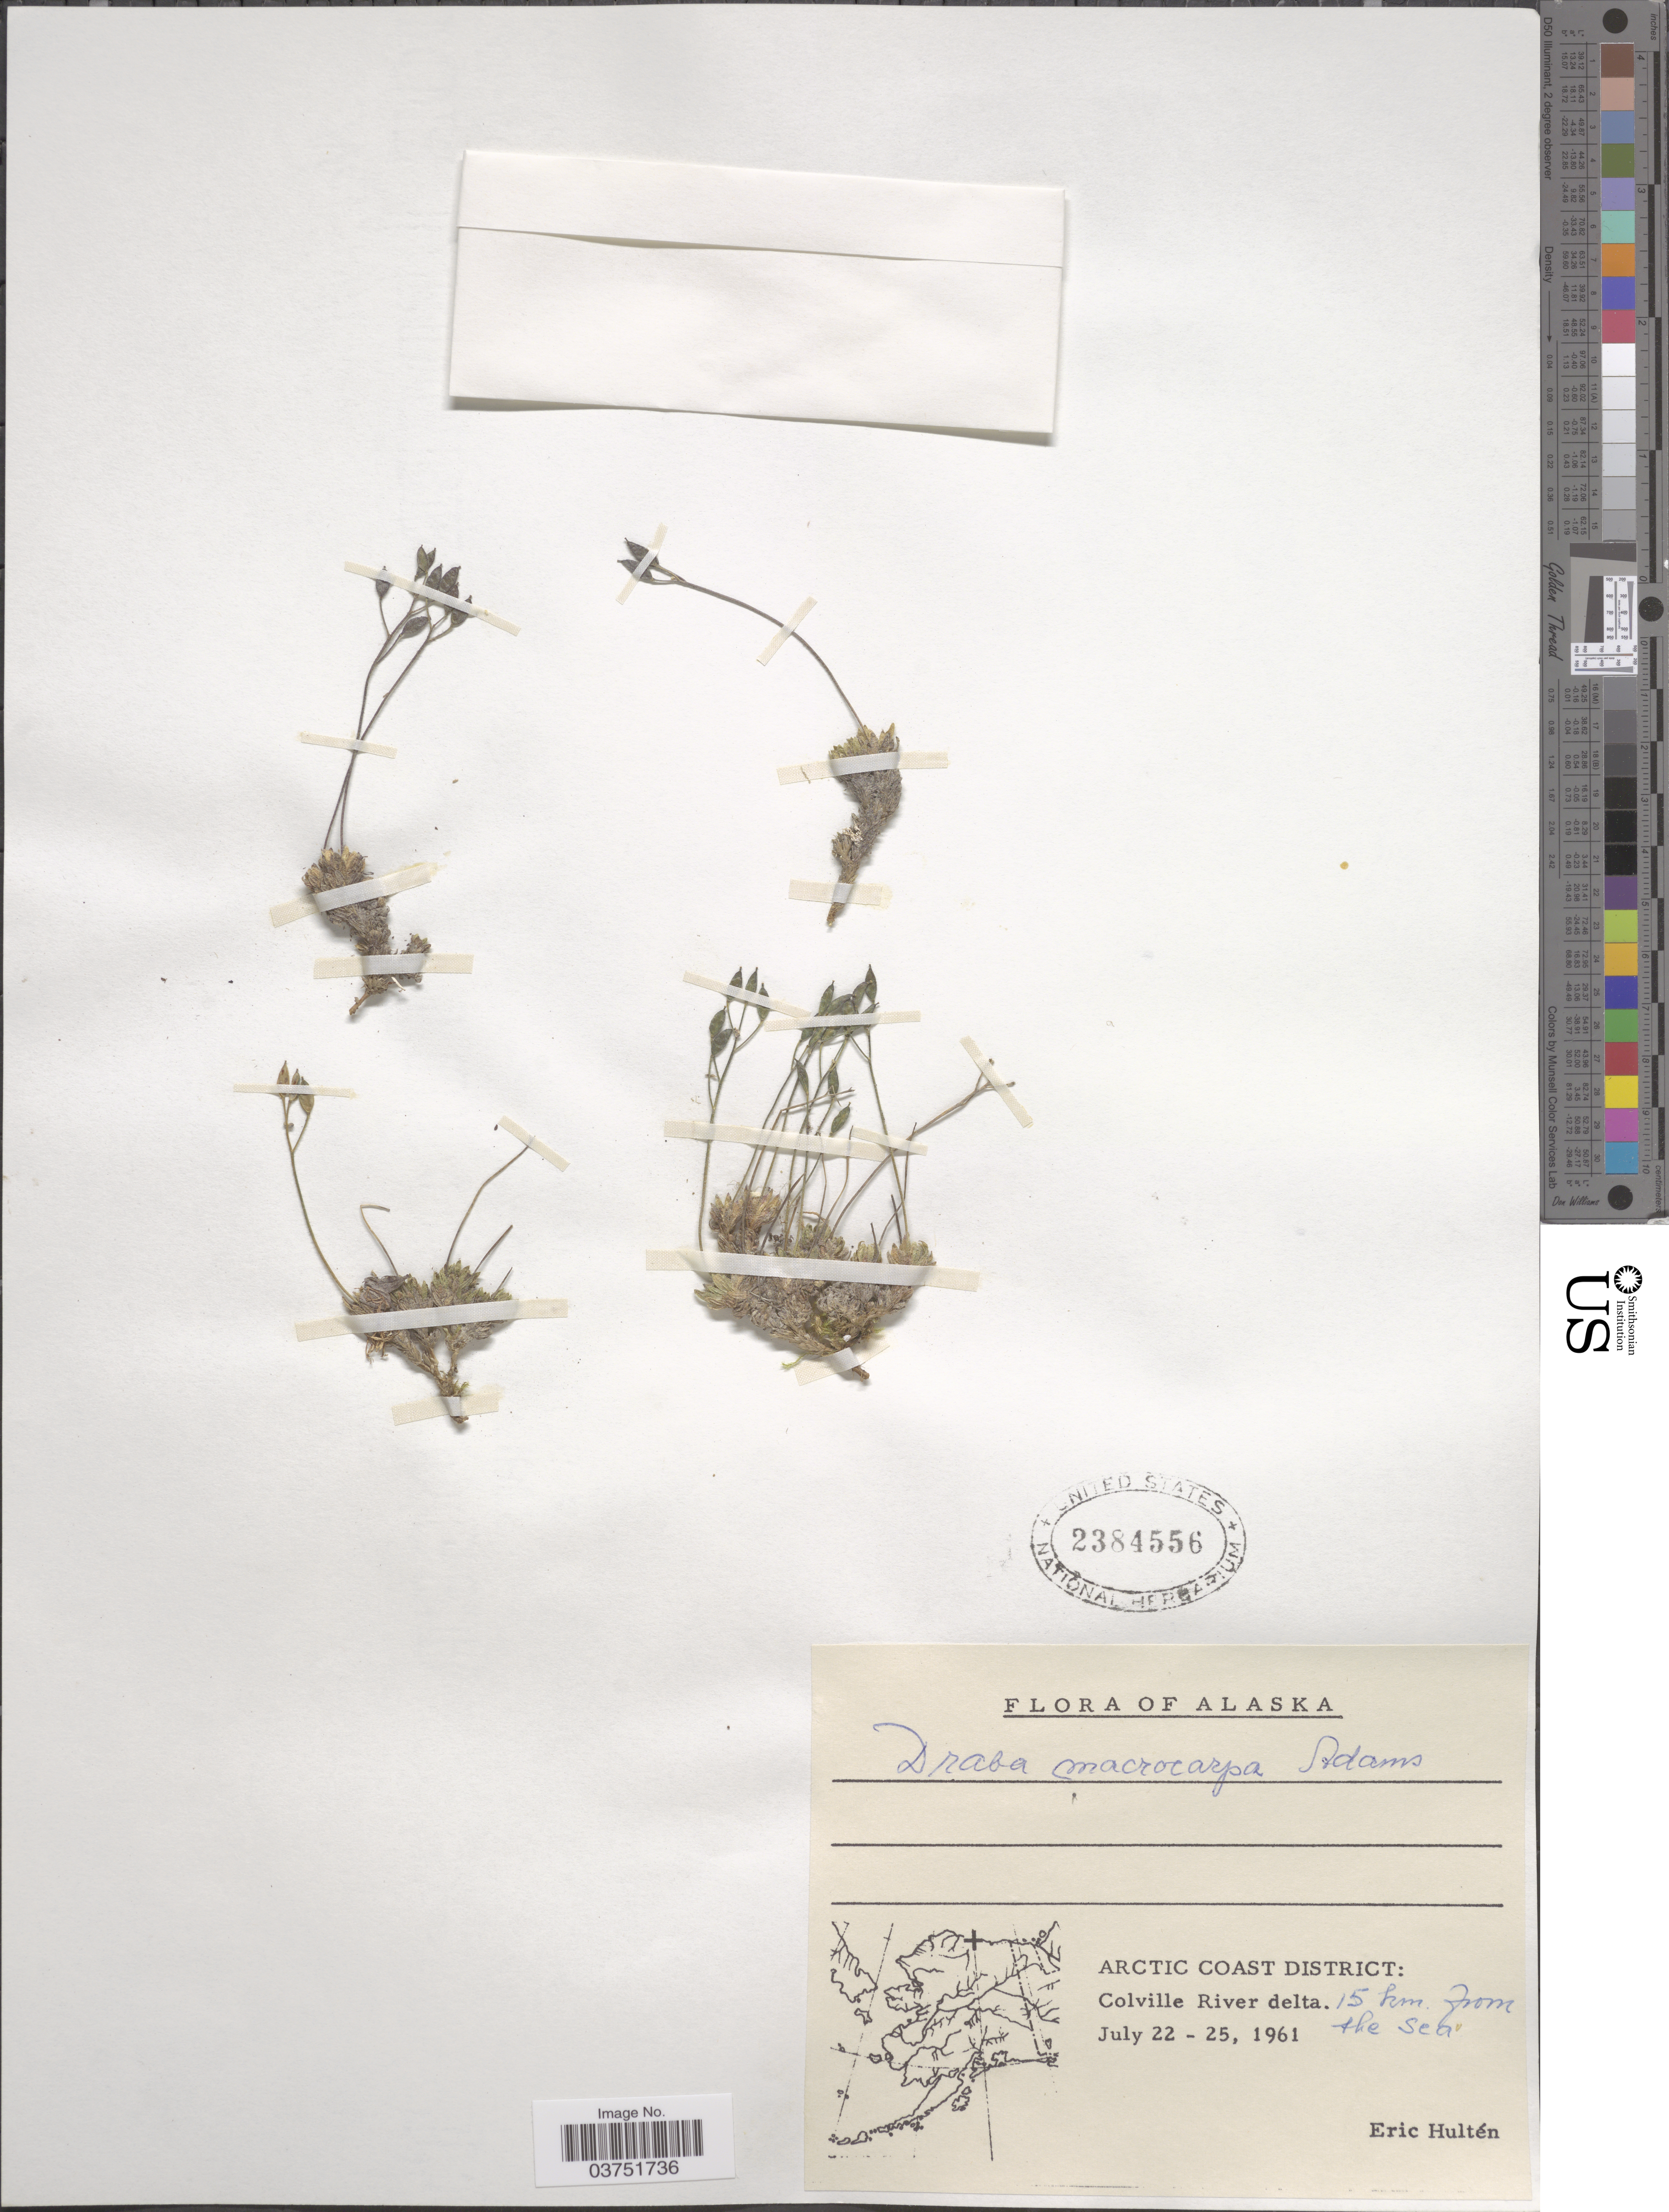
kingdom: Plantae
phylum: Tracheophyta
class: Magnoliopsida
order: Brassicales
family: Brassicaceae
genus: Draba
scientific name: Draba macrocarpa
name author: Adams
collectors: E. G. Hultén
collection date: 1961-07-22/1961-07-25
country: United States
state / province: Alaska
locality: Arctic Coast District: Colville River delta. 15 km from the sea.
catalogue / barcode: US 2384556